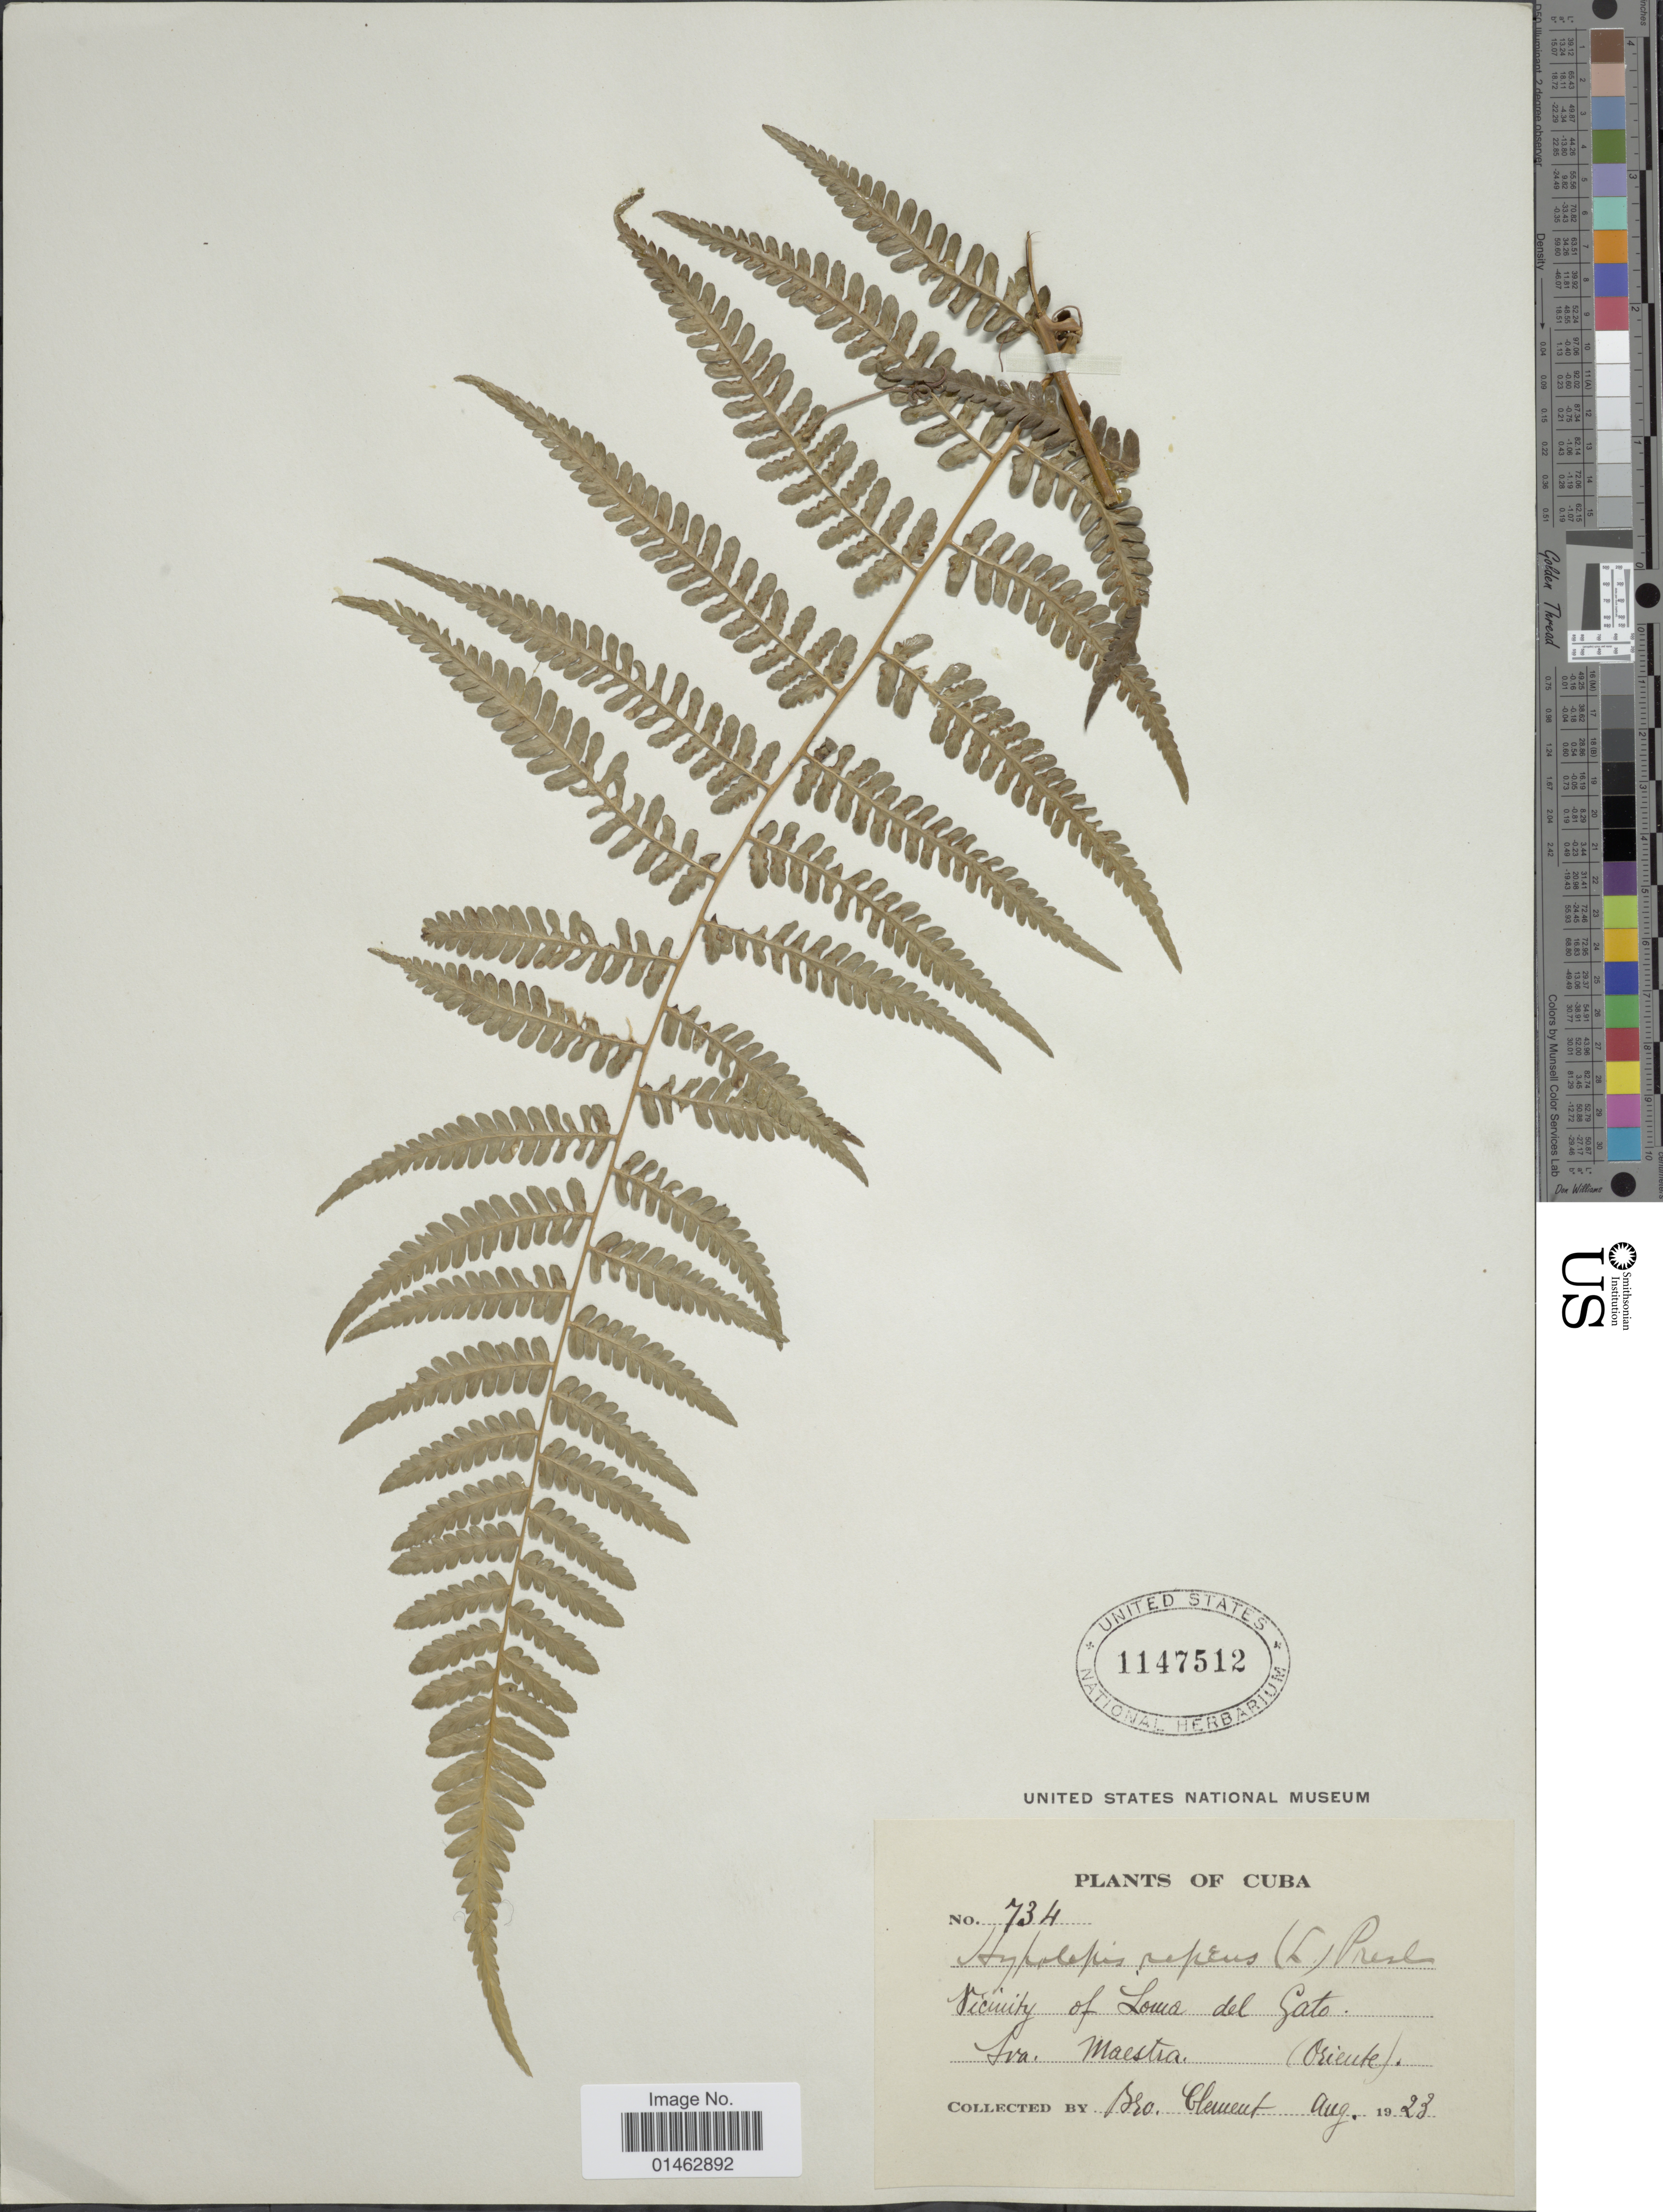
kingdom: Plantae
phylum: Tracheophyta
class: Polypodiopsida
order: Polypodiales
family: Dennstaedtiaceae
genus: Hypolepis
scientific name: Hypolepis repens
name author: (L.) C. Presl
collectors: B. Clement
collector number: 734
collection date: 1923-08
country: Cuba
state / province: Oriente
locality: Vicinity of Loma del Gato Sva Maestra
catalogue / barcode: US 1147512